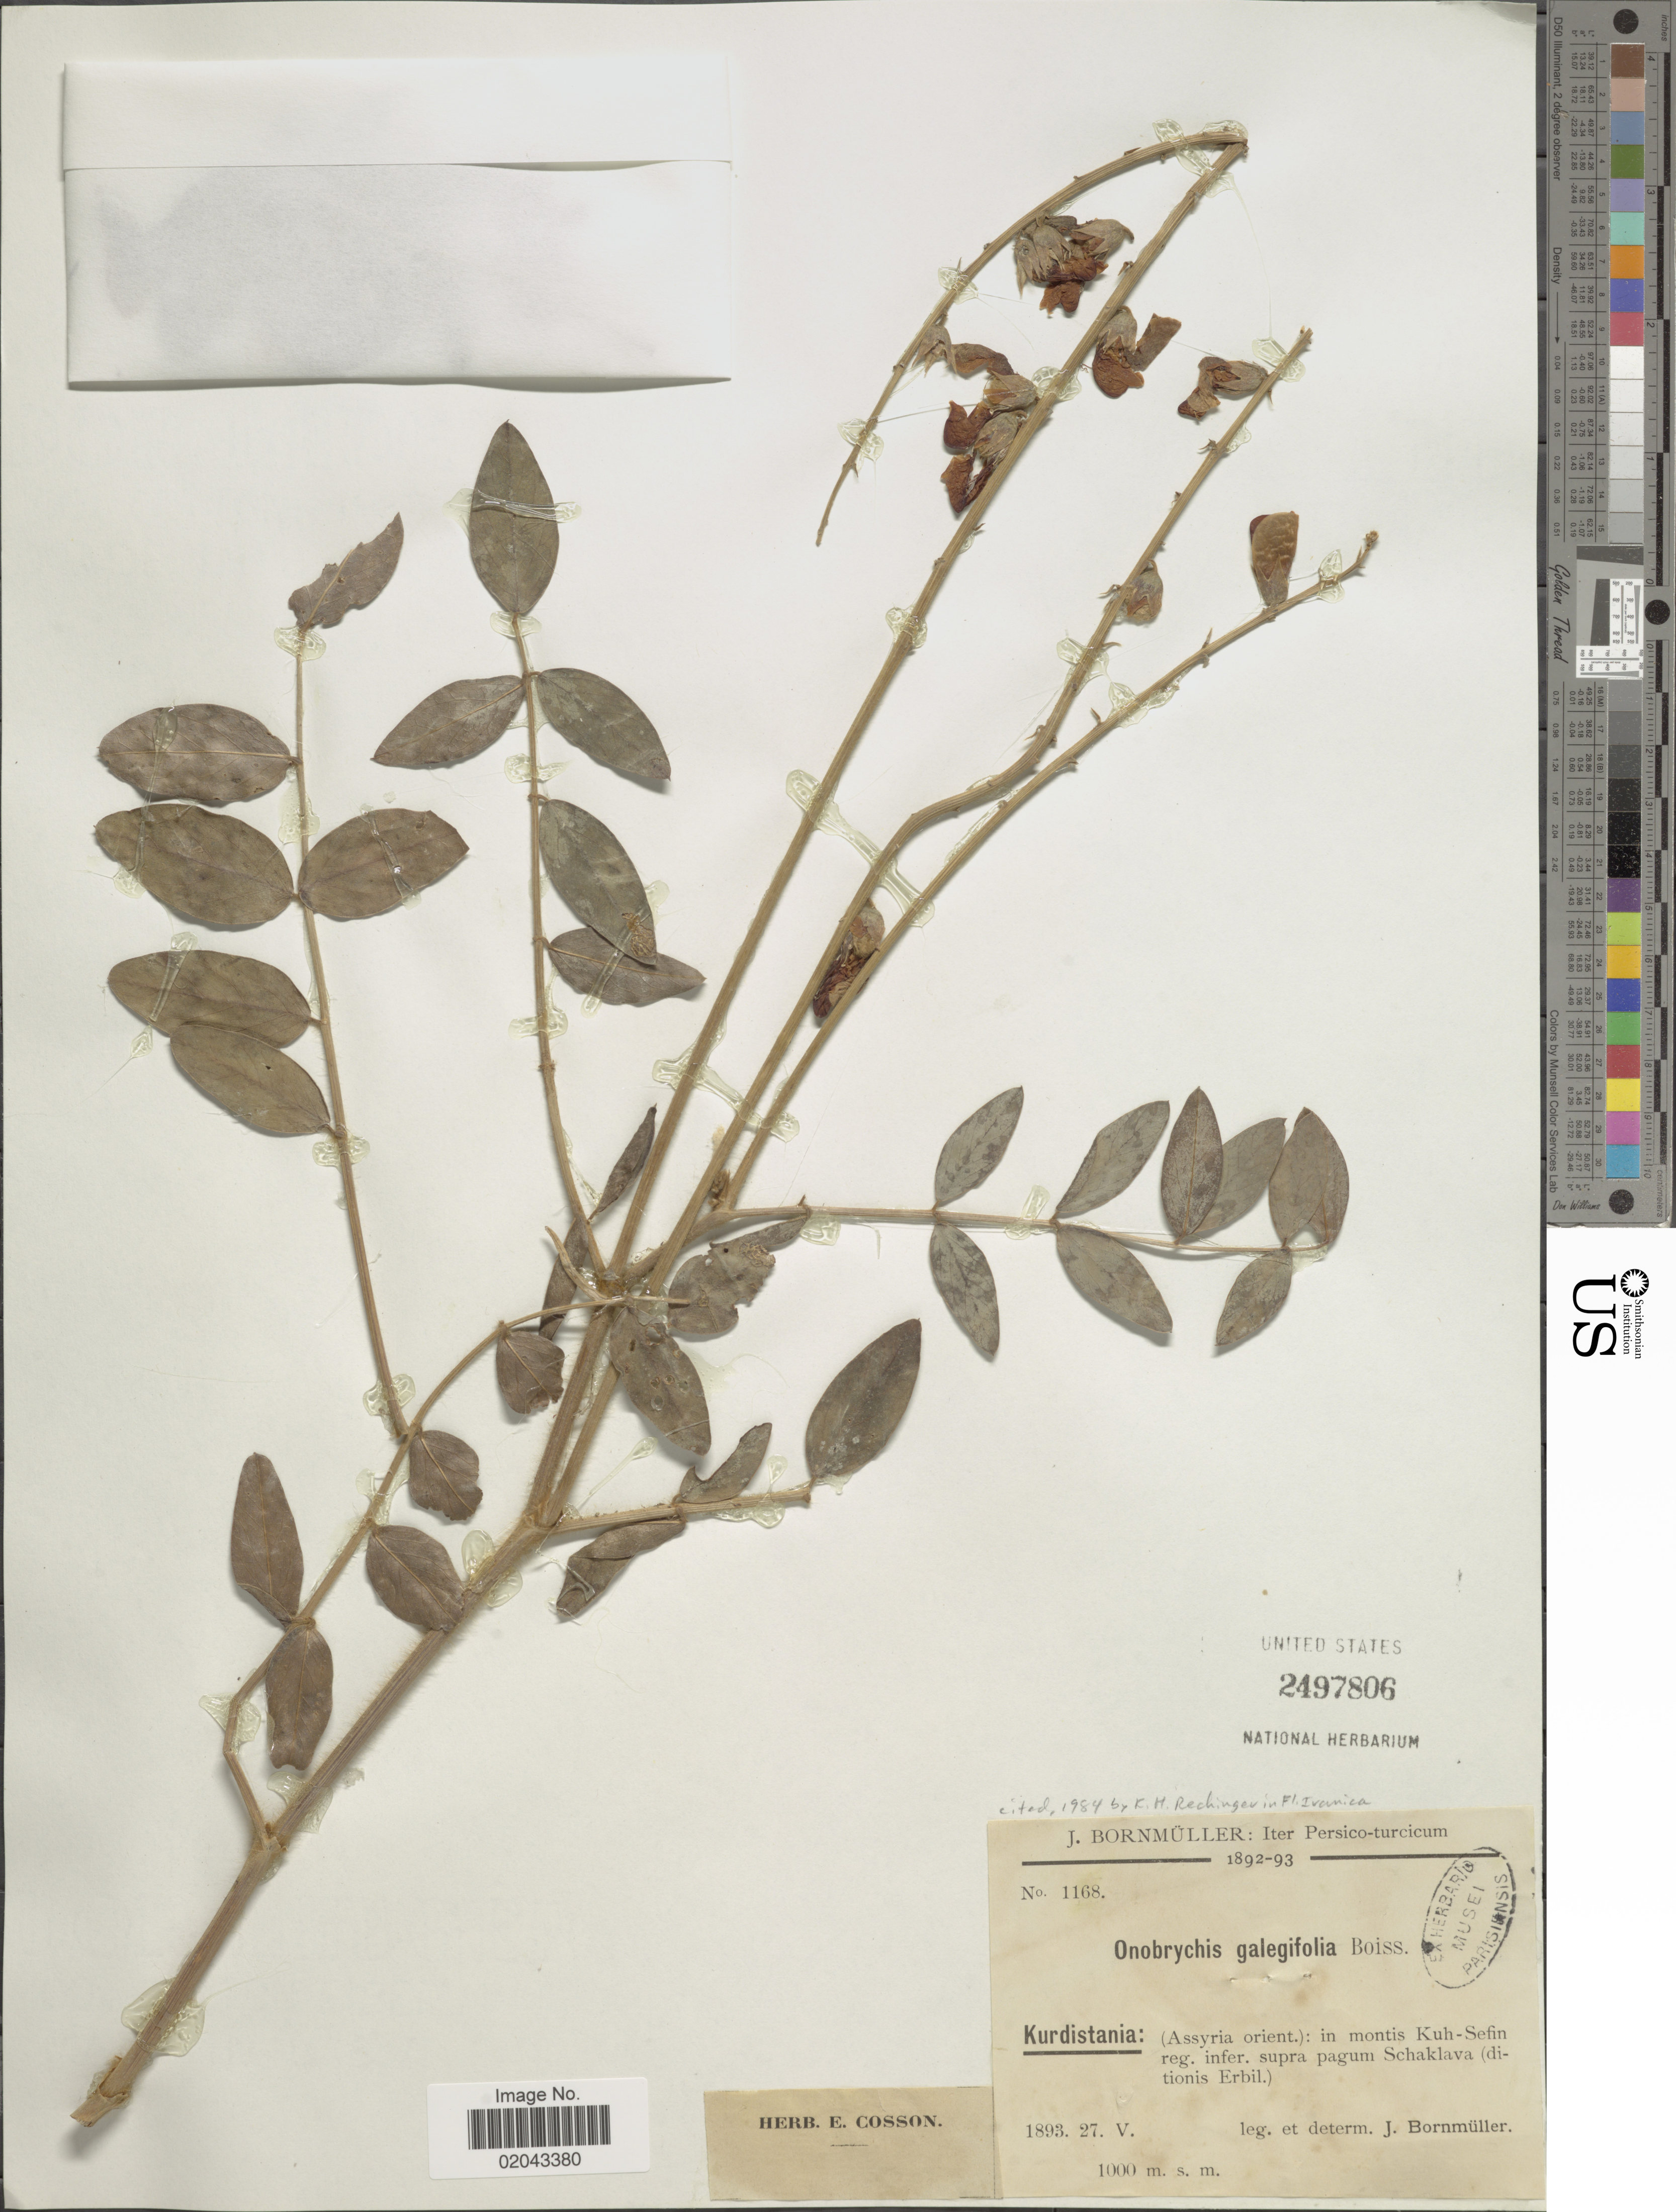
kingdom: Plantae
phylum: Tracheophyta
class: Magnoliopsida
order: Fabales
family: Fabaceae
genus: Onobrychis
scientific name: Onobrychis galegifolia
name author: Boiss.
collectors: J. Bornmüller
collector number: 1168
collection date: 1893-05-27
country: Iran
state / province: Kurdistan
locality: Kurdistania: (Assyria orient): in montis Kuh-Sefin reg. infer supra pagum Schaklava (ditionis Erbil)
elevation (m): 1000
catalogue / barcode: US 2497806